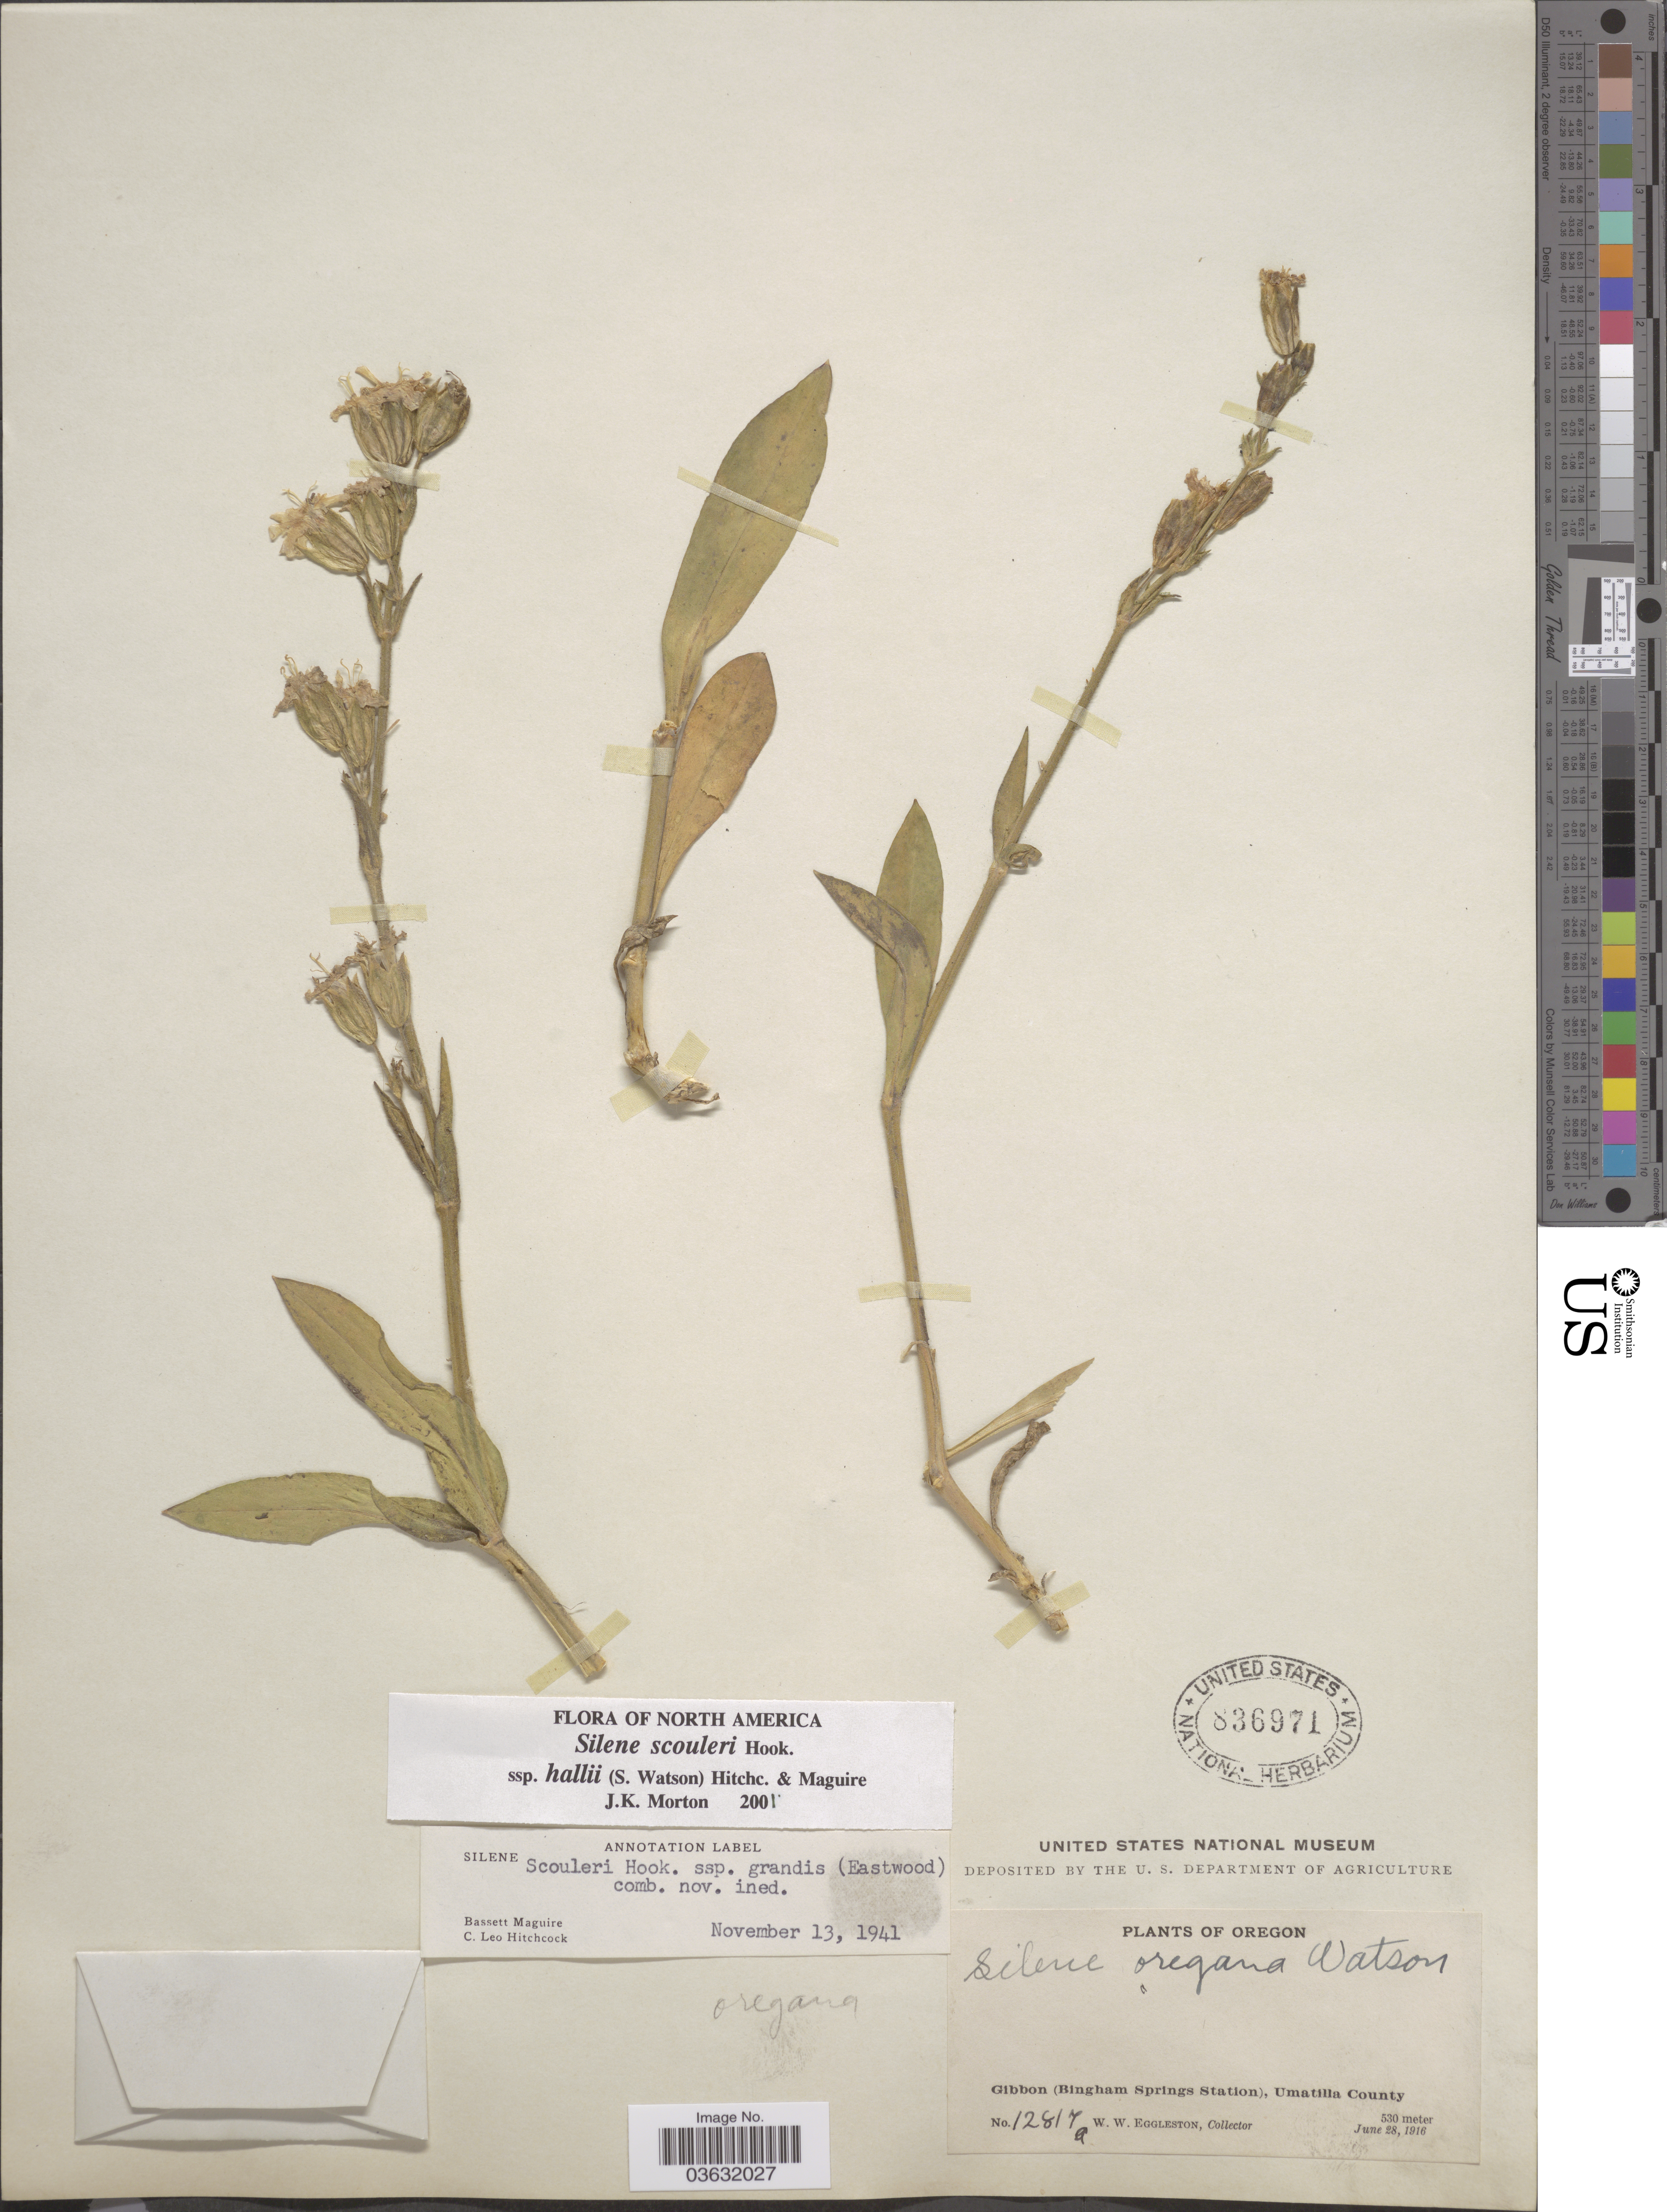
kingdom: Plantae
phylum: Tracheophyta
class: Magnoliopsida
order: Caryophyllales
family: Caryophyllaceae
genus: Silene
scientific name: Silene scouleri subsp. hallii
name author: (S. Watson) C.L. Hitchc. & Maguire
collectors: W. W. Eggleston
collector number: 12817a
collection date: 1916-06-28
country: United States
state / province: Oregon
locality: Gibbon (Bingham Springs Station), Umatilla County.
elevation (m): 530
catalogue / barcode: US 836971